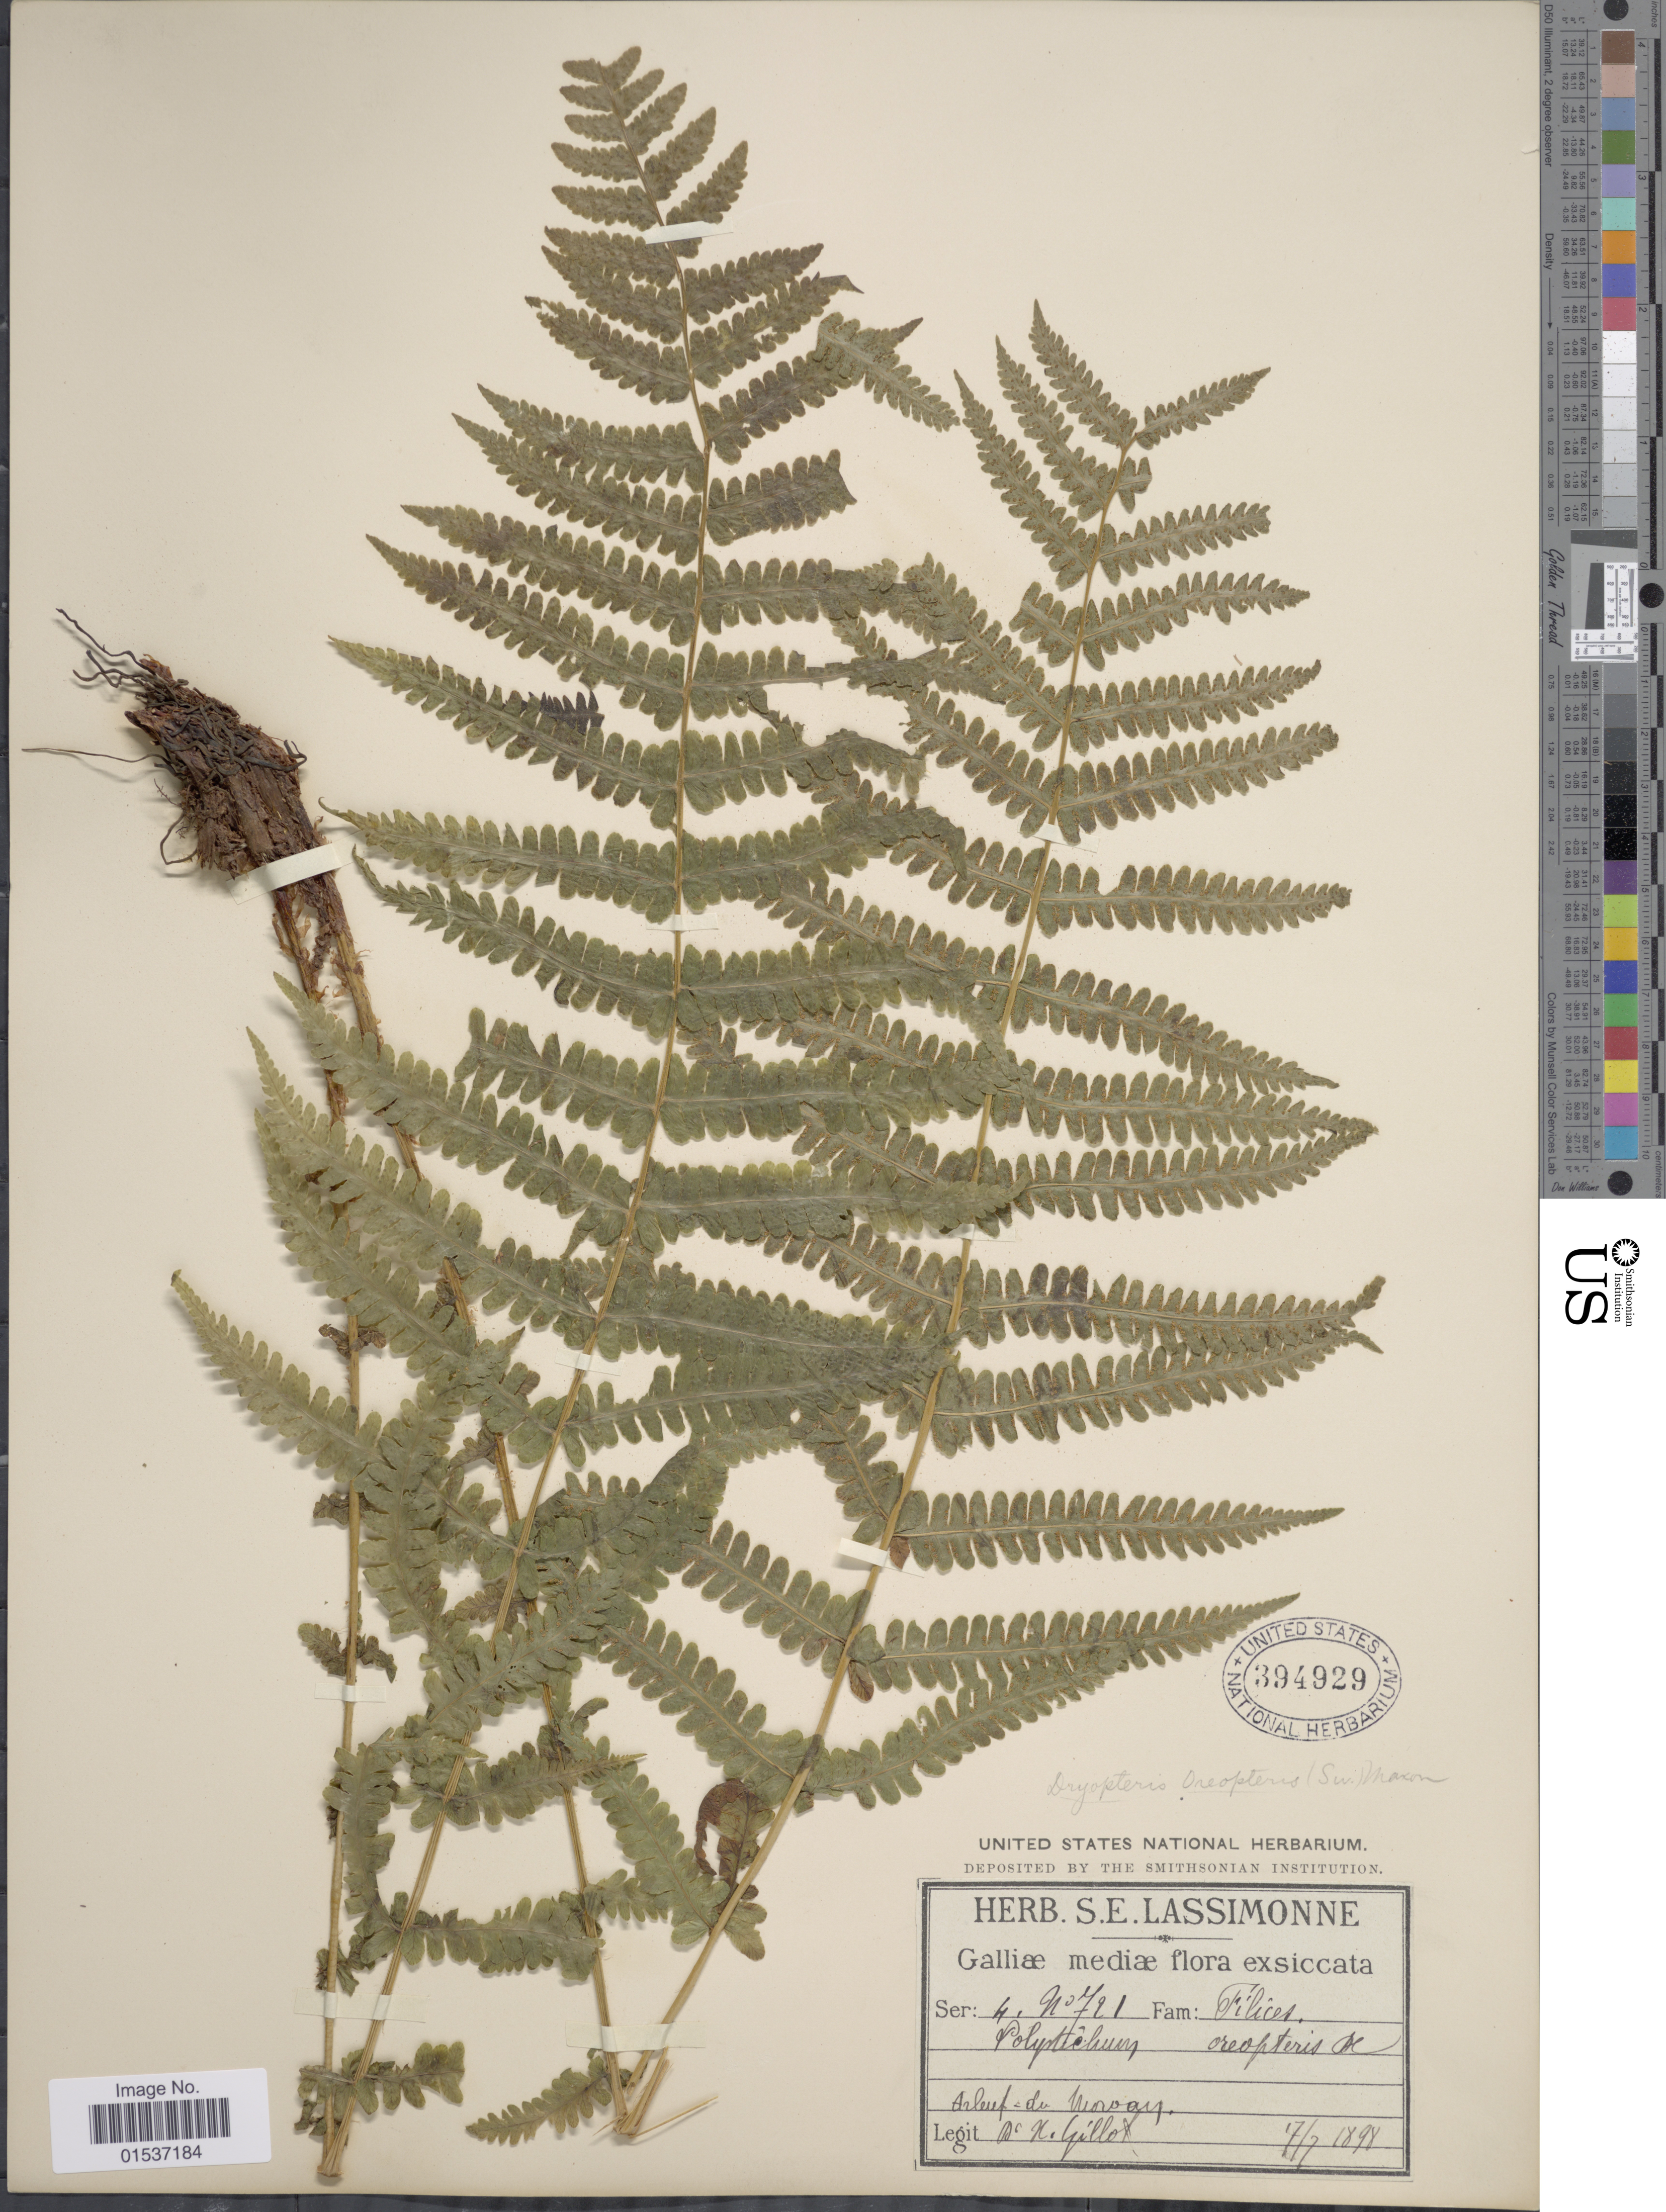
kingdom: Plantae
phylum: Tracheophyta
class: Polypodiopsida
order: Polypodiales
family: Thelypteridaceae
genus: Oreopteris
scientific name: Oreopteris limbosperma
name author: (All.) K. Iwats.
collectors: N. Gillot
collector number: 721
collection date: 1898-07-17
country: France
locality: Arleuf-du Morvan. [interpreted]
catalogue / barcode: US 394929